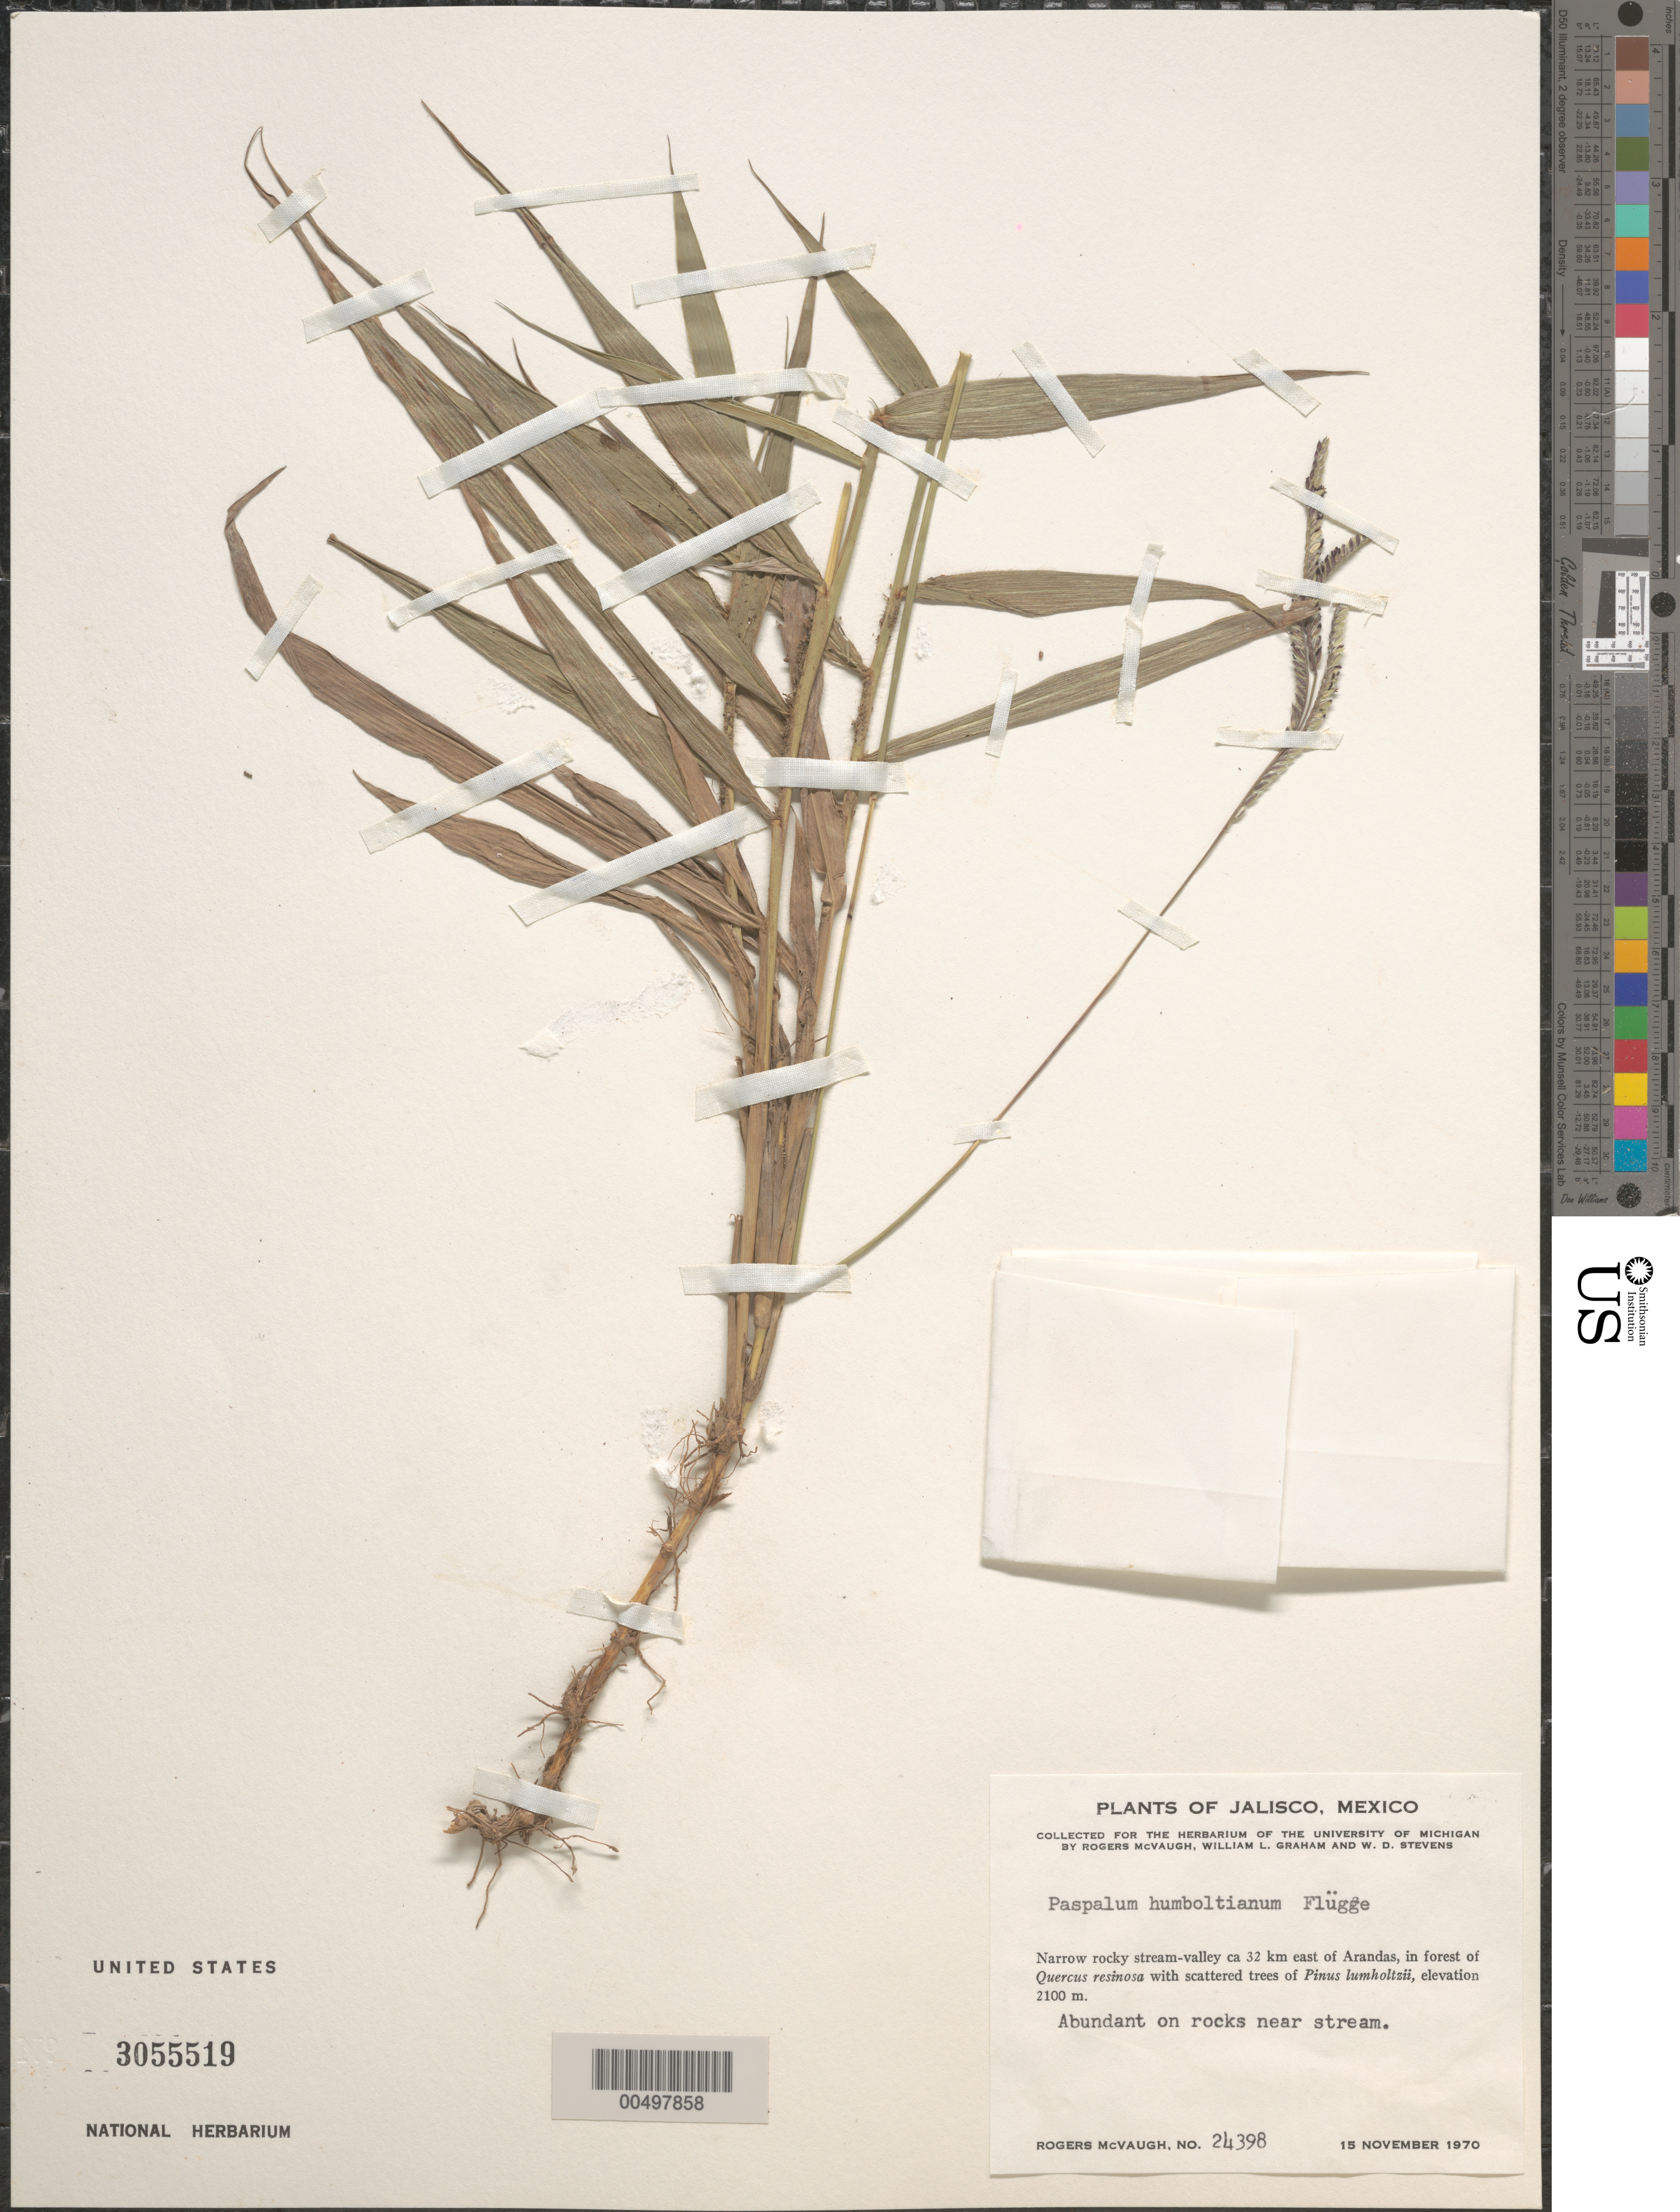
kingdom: Plantae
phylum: Tracheophyta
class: Liliopsida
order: Poales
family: Poaceae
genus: Paspalum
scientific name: Paspalum humboldtianum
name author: Flüggé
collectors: R. McVaugh, W. Graham & W. D. Stevens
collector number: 24398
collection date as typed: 15 Nov 1970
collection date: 1970-11-15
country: Mexico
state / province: Jalisco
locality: Ca 32 km E of Arandas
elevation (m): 2100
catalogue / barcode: US 3055519